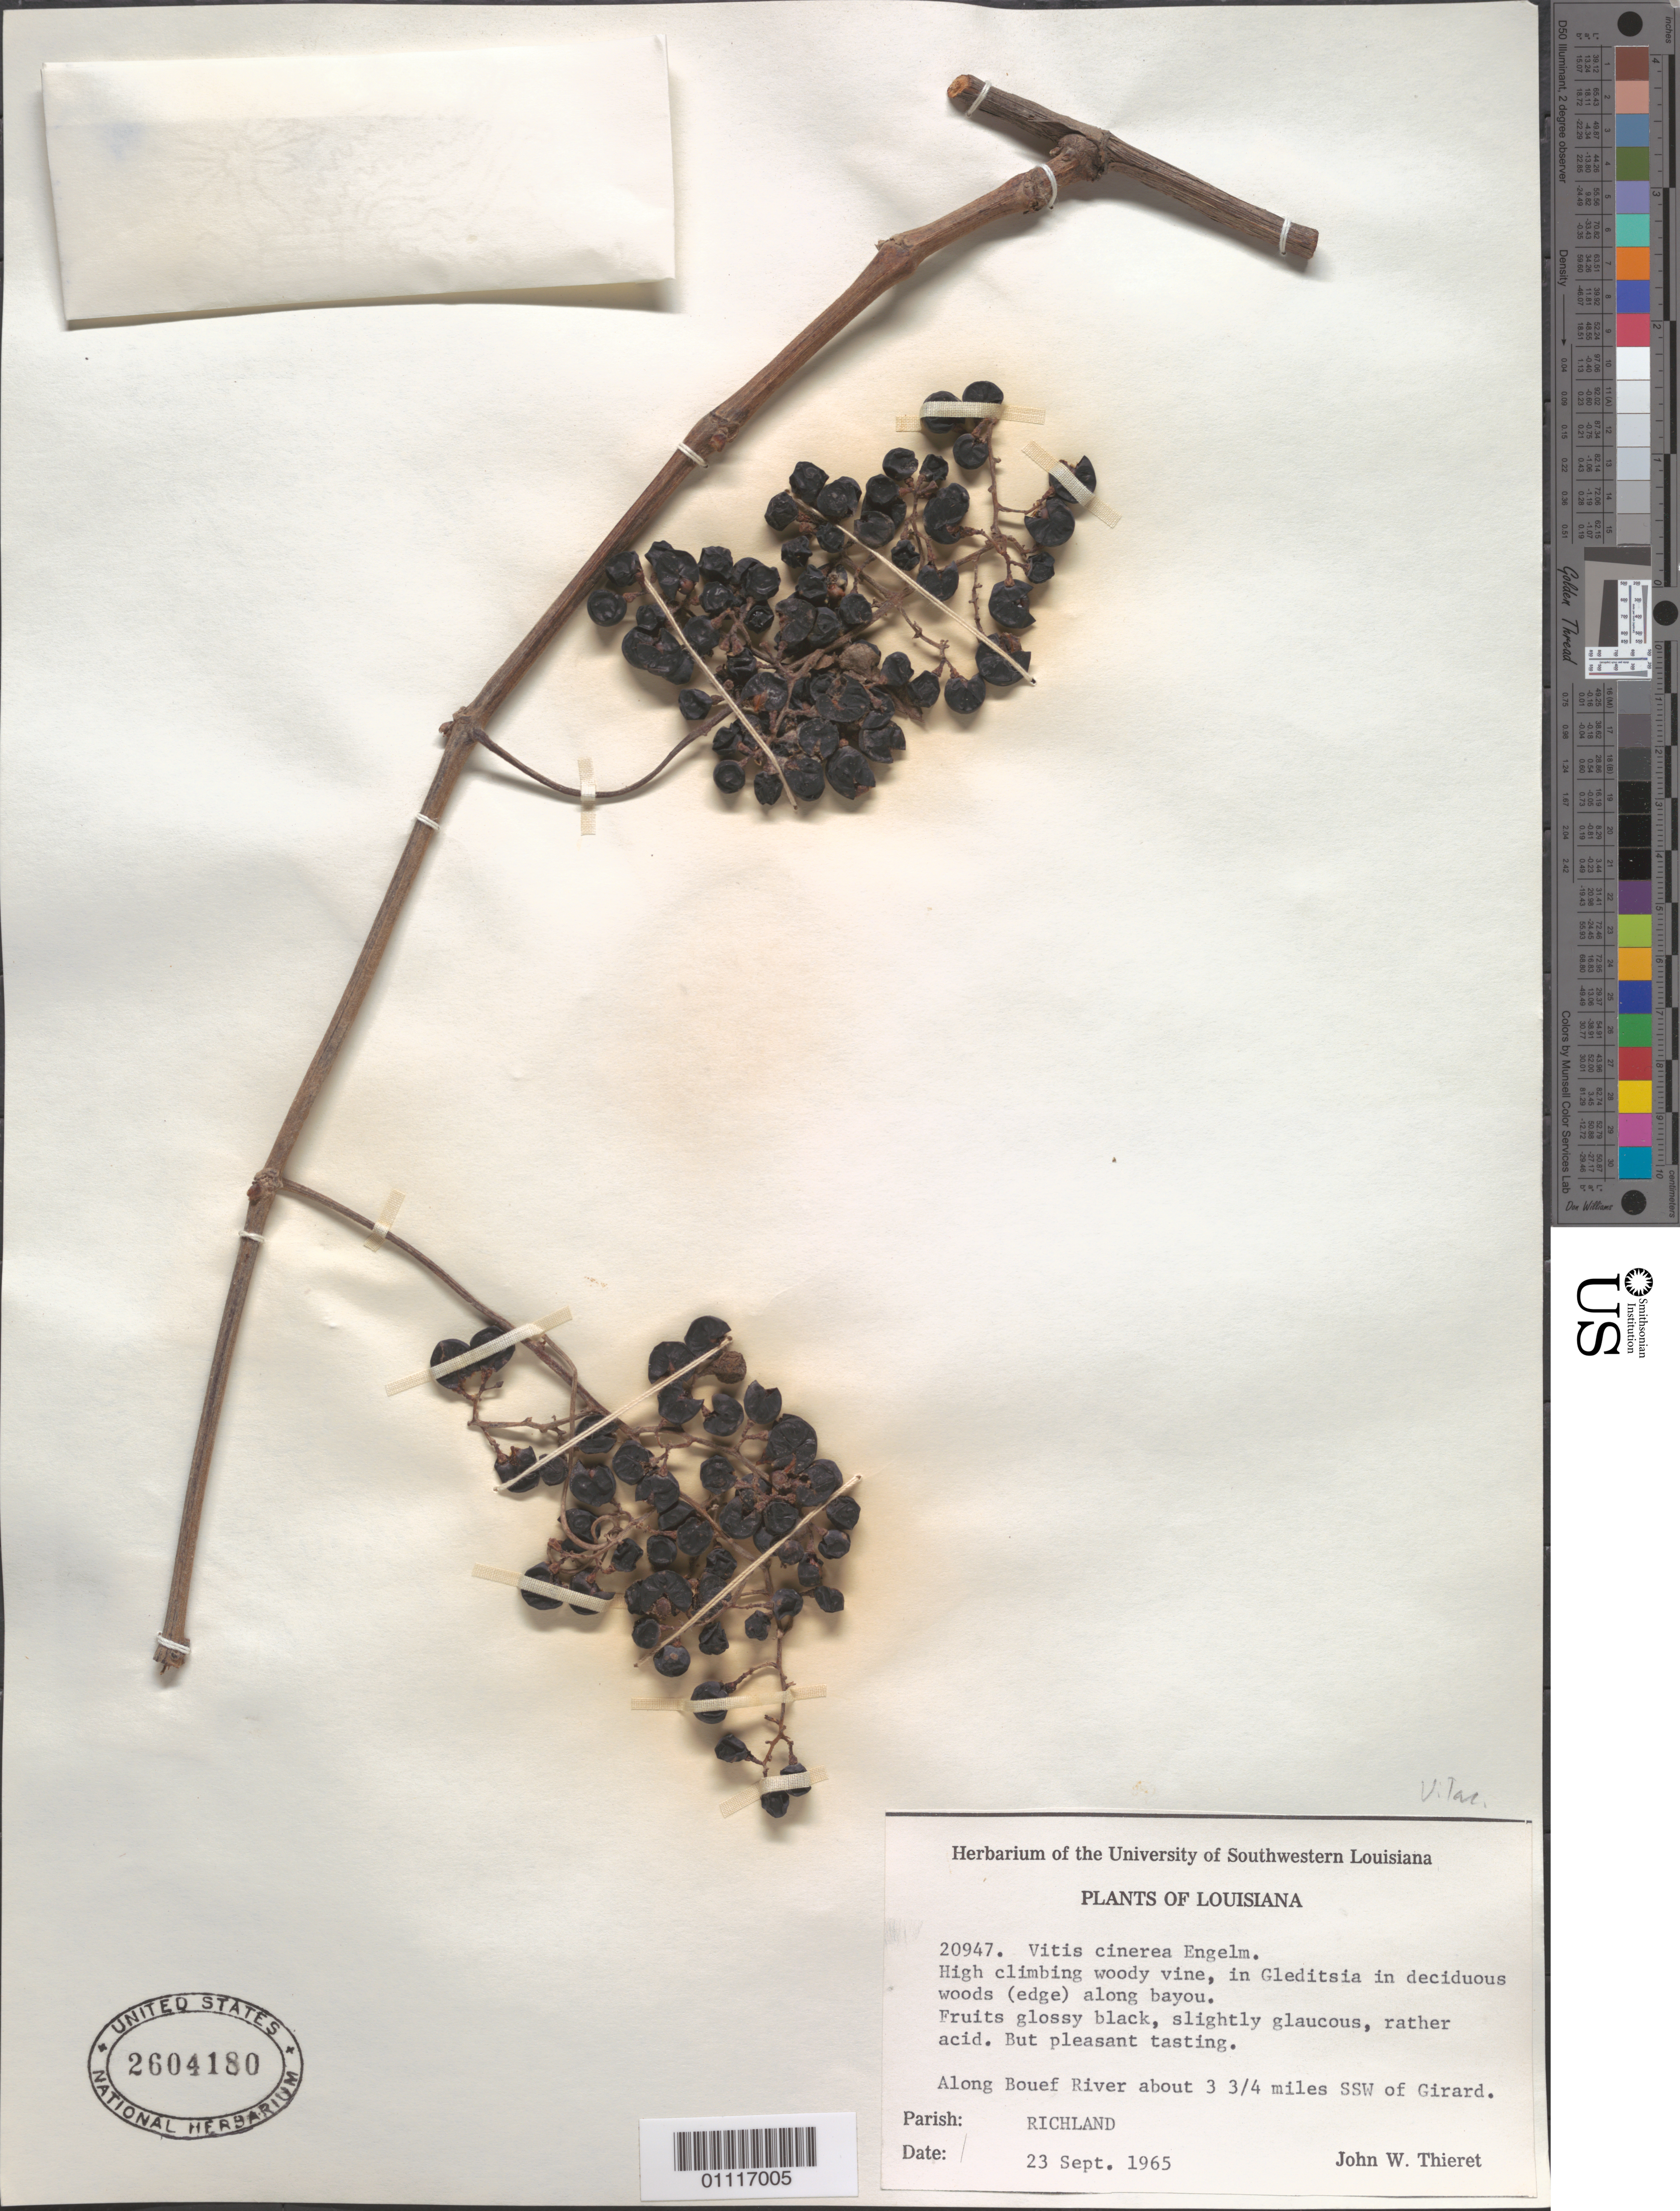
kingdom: Plantae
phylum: Tracheophyta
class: Magnoliopsida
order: Vitales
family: Vitaceae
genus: Vitis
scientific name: Vitis cinerea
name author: (Engelm.) Millardet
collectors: J. W. Thieret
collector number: s.n,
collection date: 1965-09-23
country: United States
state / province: Louisiana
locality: Along Bouef River about 3 3/4 miles SSW of Girard. Parish: Richland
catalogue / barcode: US 2604180